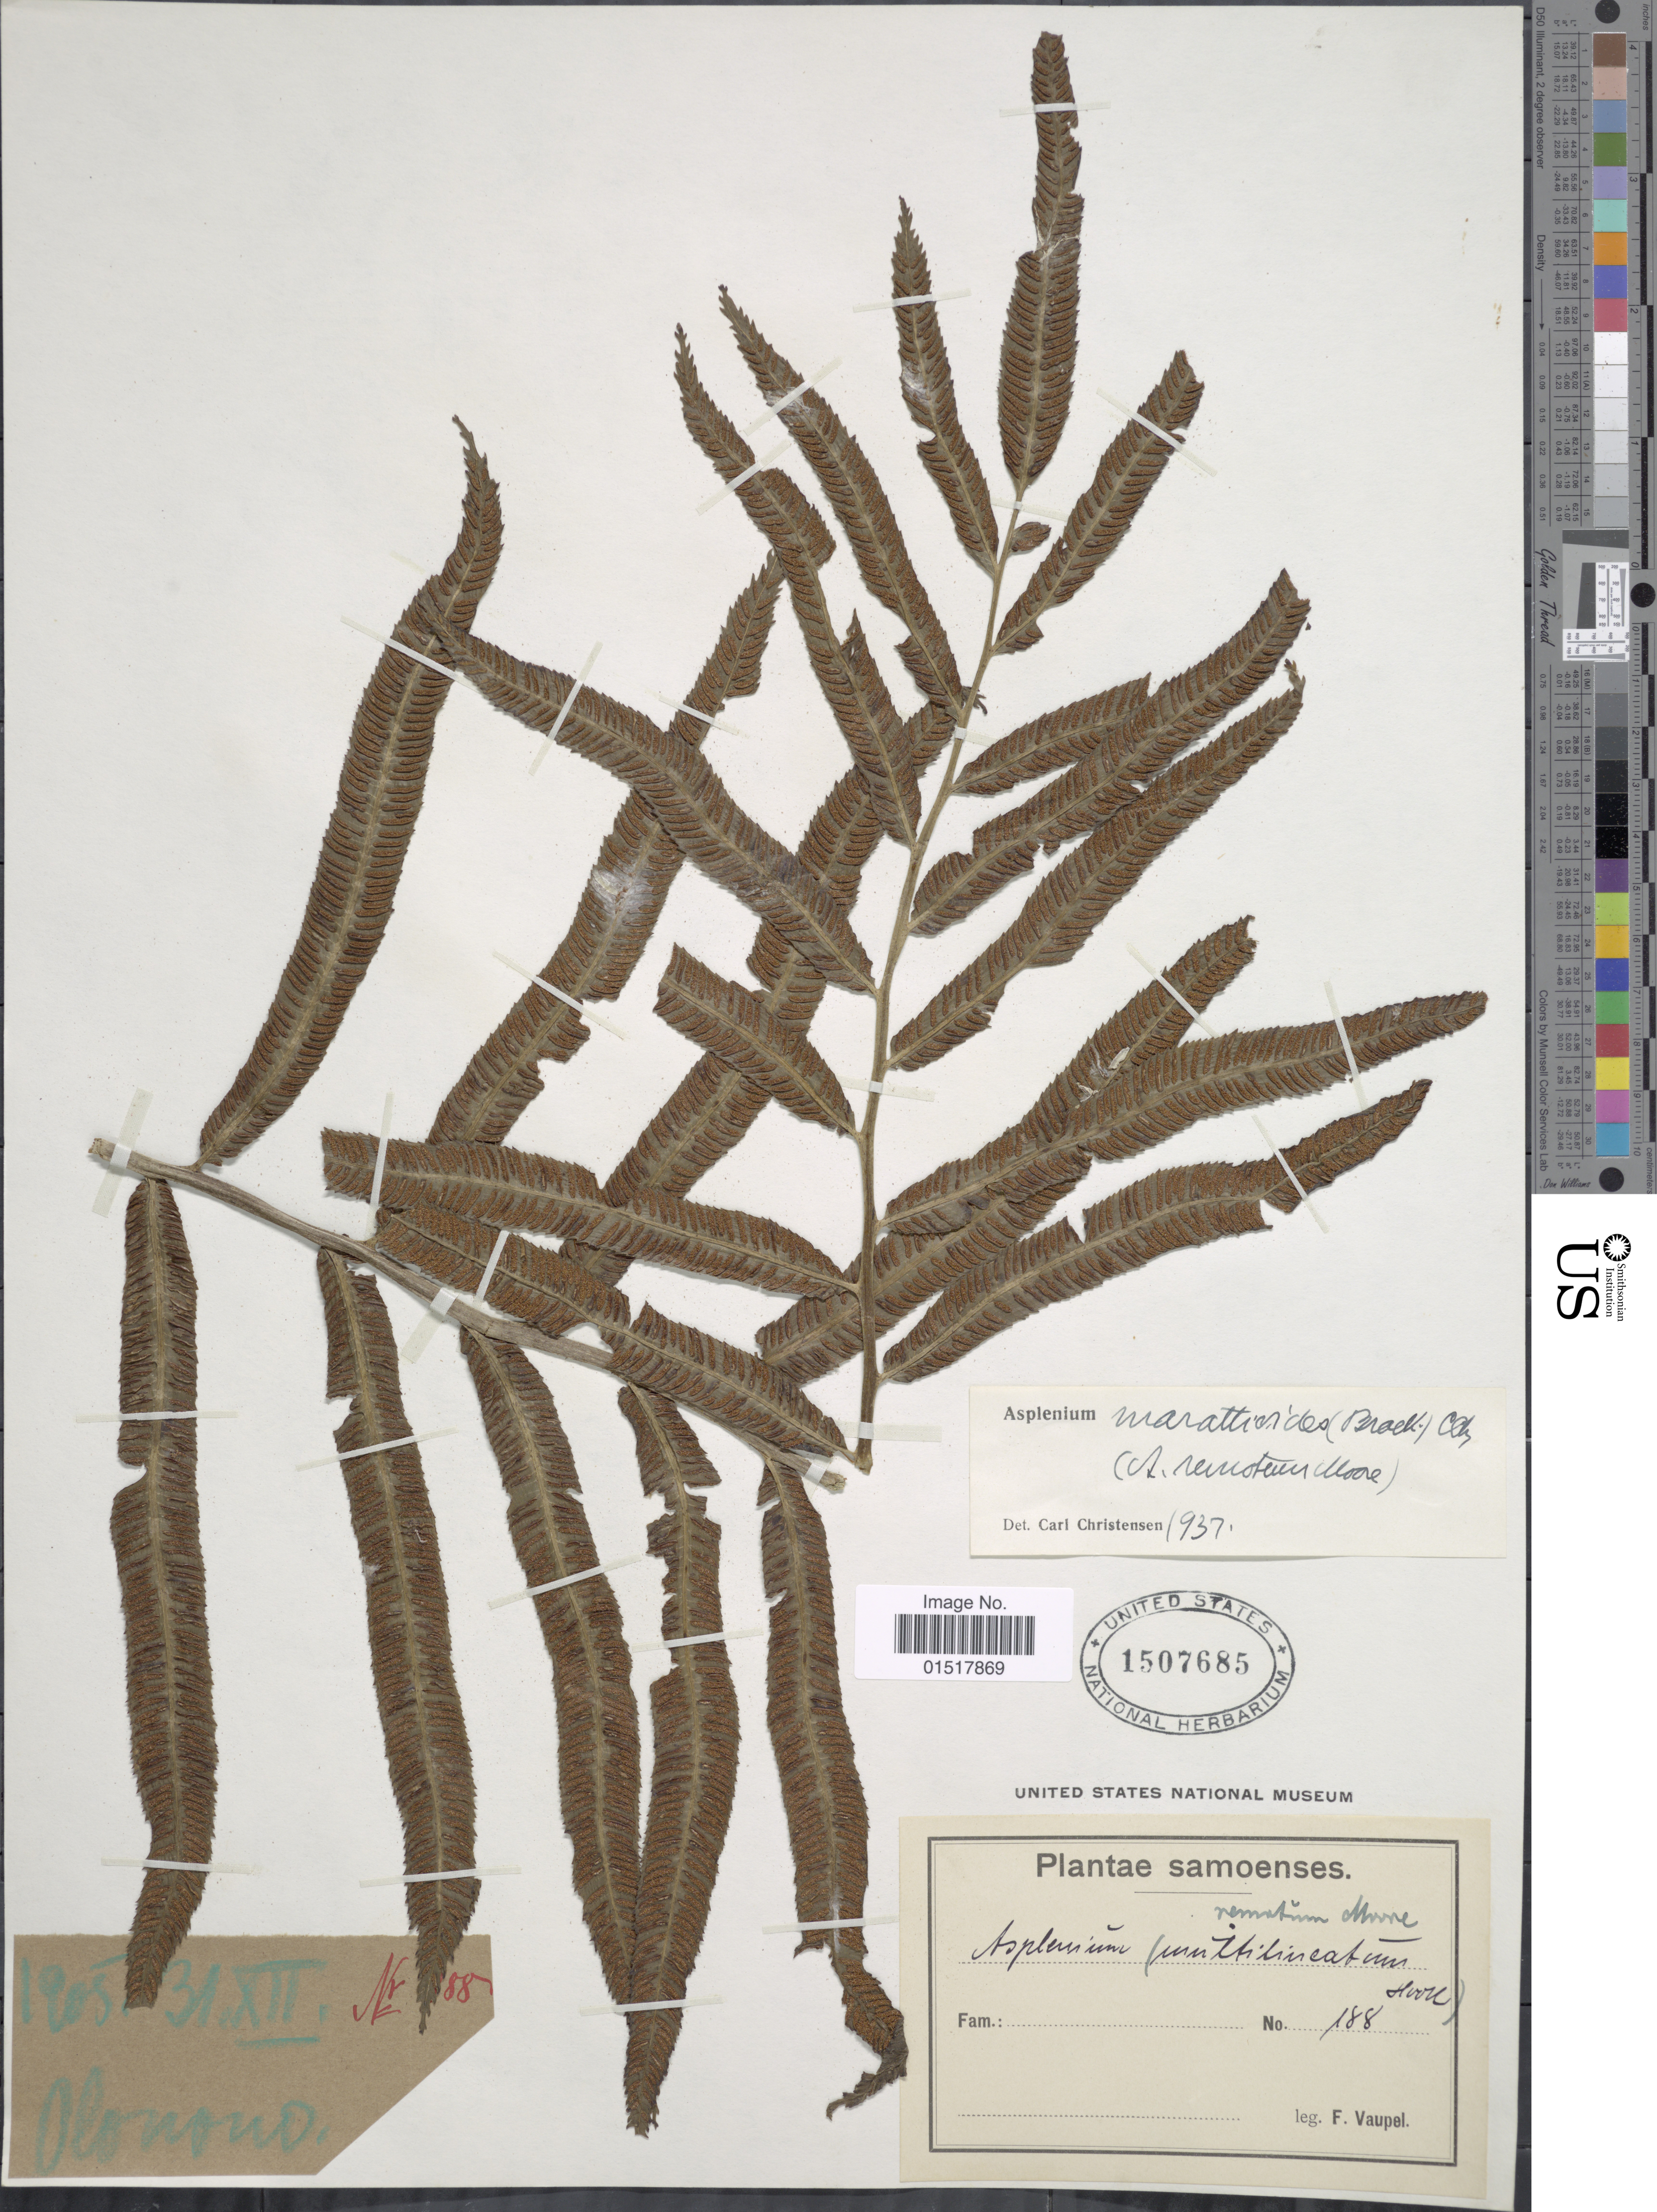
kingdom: Plantae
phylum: Tracheophyta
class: Polypodiopsida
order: Polypodiales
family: Aspleniaceae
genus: Asplenium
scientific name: Asplenium marattioides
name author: (Brack.) C. Chr.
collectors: F. Vaupel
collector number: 188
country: Samoa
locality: Samoenses.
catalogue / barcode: US 1507685